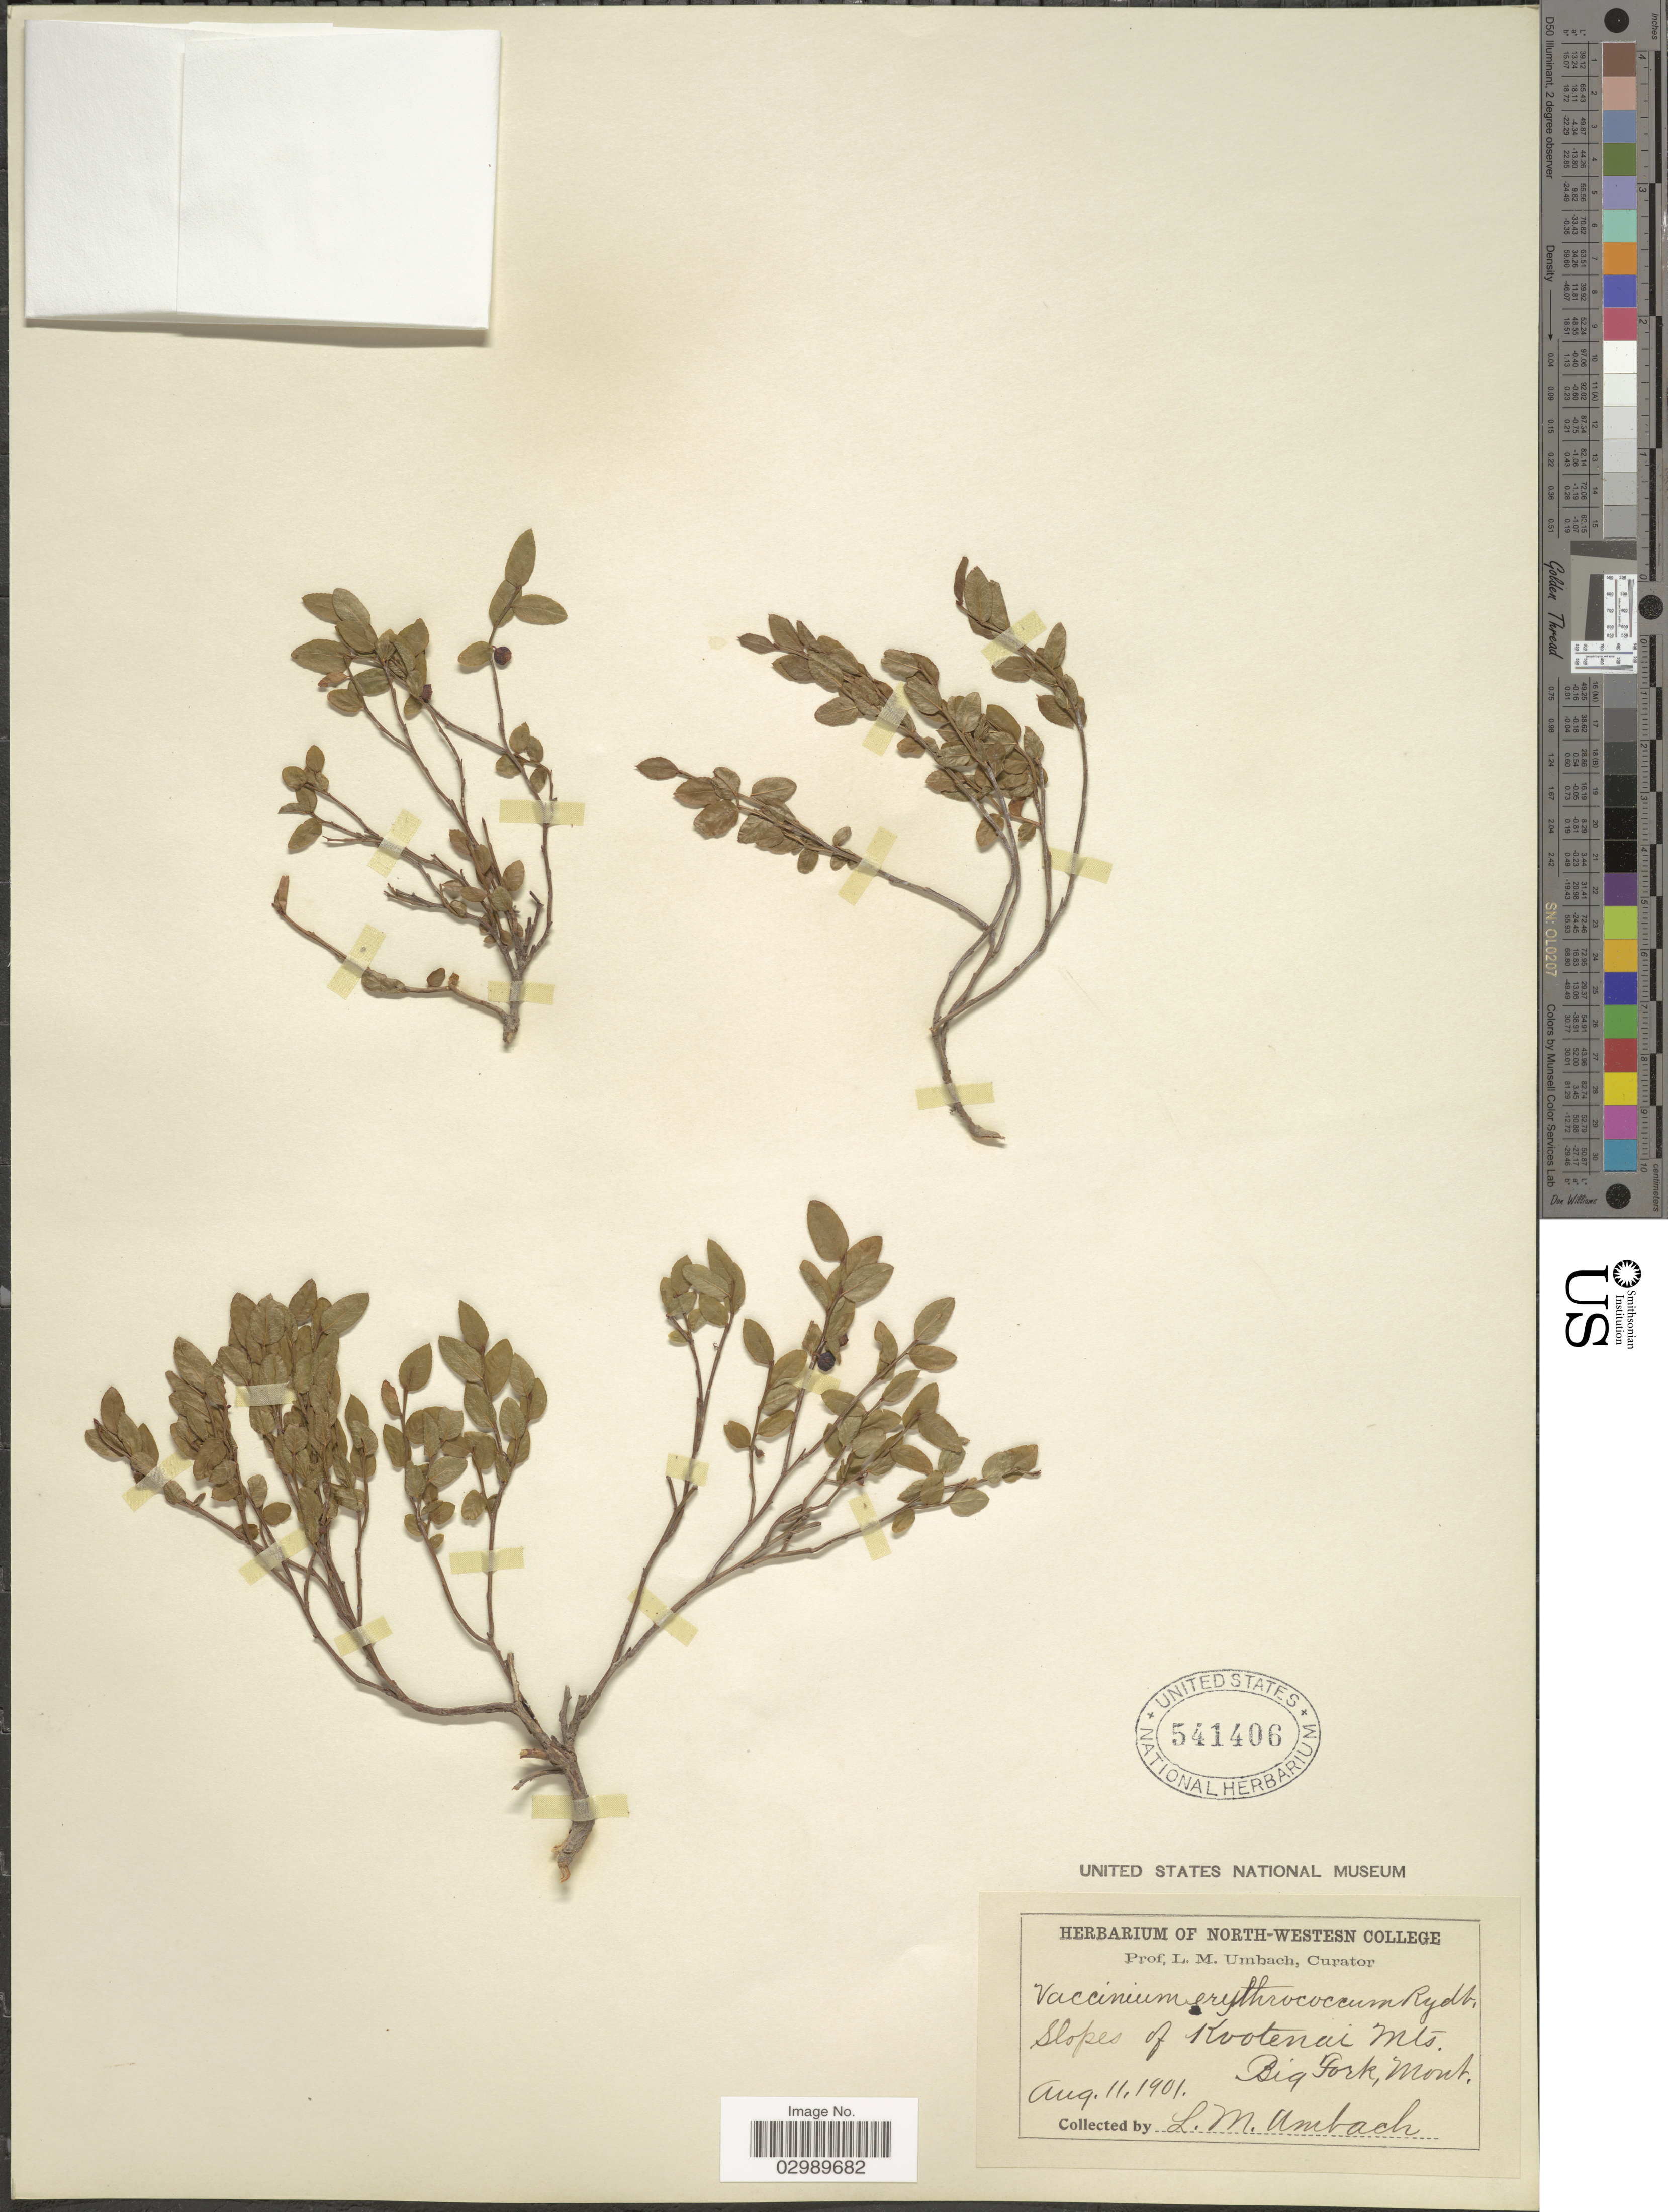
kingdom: Plantae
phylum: Tracheophyta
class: Magnoliopsida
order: Ericales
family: Ericaceae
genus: Vaccinium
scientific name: Vaccinium scoparium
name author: Leiberg ex Coville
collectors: L. M. Umbach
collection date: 1901-08-11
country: United States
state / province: Montana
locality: Slopes of Kootenai Mts. Big Fork, Mont.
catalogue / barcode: US 541506